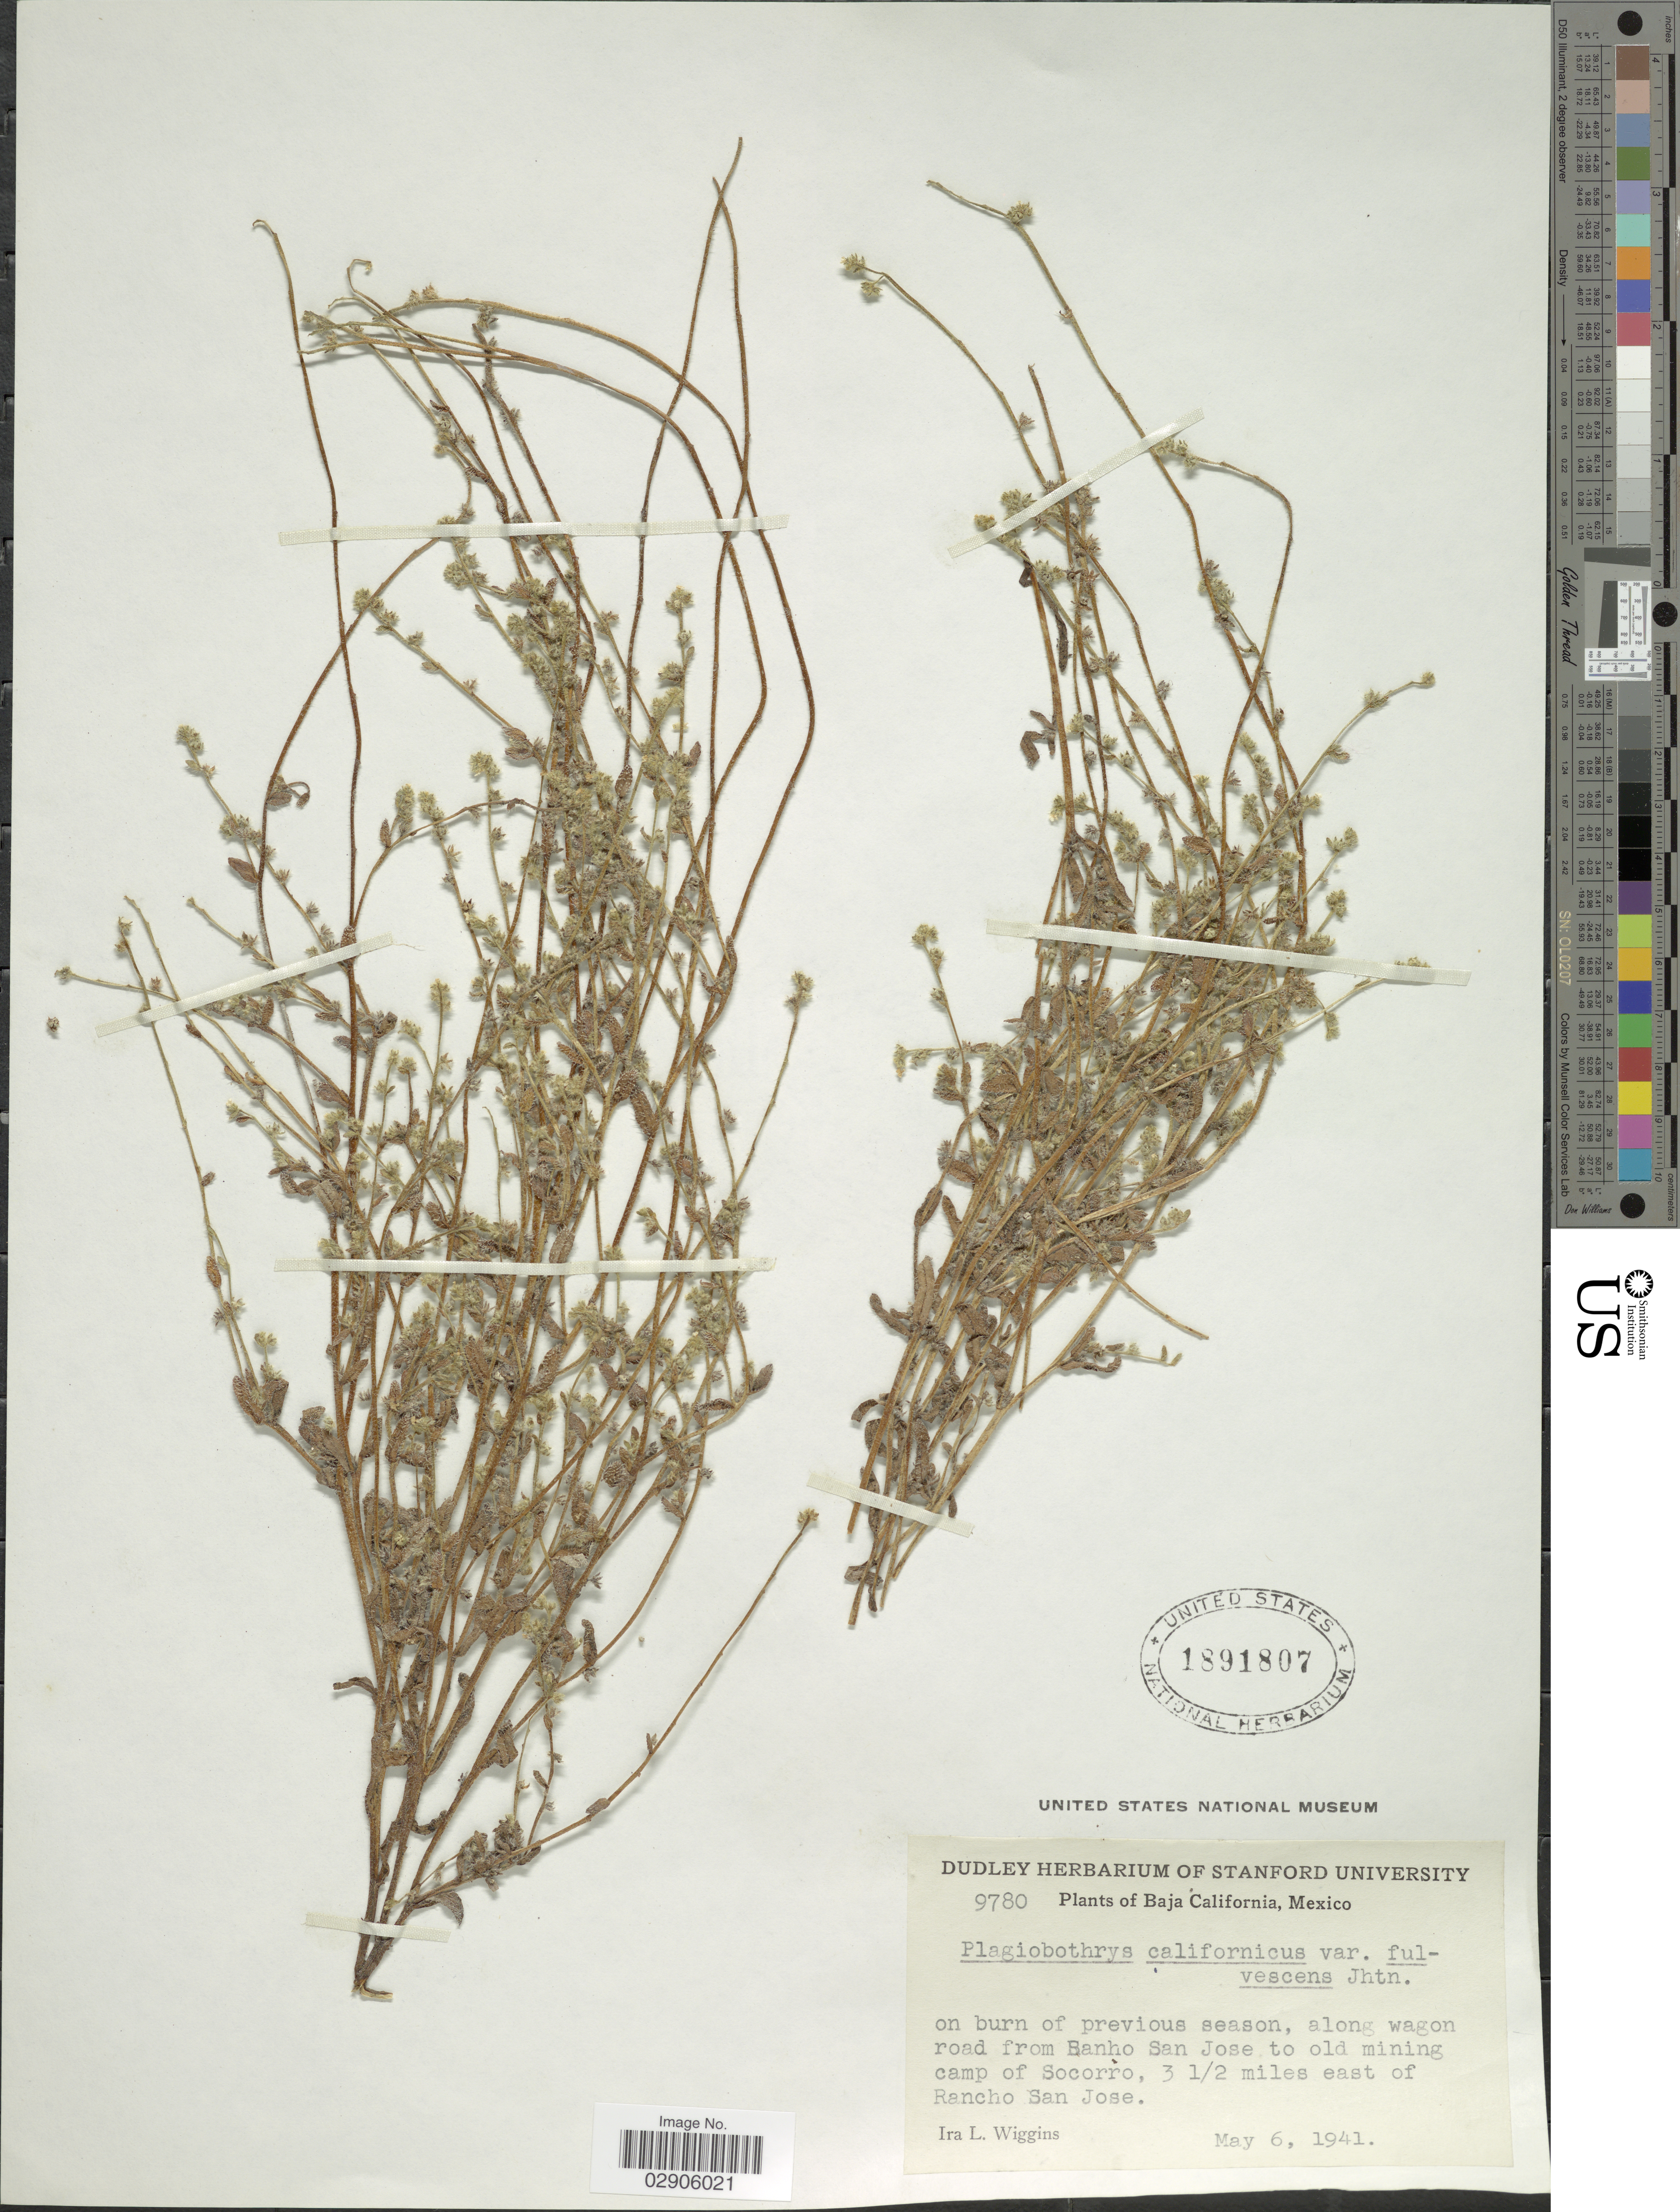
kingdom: Plantae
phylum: Tracheophyta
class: Magnoliopsida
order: Boraginales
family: Boraginaceae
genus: Plagiobothrys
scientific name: Plagiobothrys californicus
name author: (A. Gray) Greene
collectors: I. L. Wiggins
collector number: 9780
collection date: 1941-05-06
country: Mexico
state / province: Baja California Norte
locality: Along wagon road from Banho San Jose to old mining camp of Socorro, 3½ miles east of Rancho San Jose.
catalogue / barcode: US 1891807